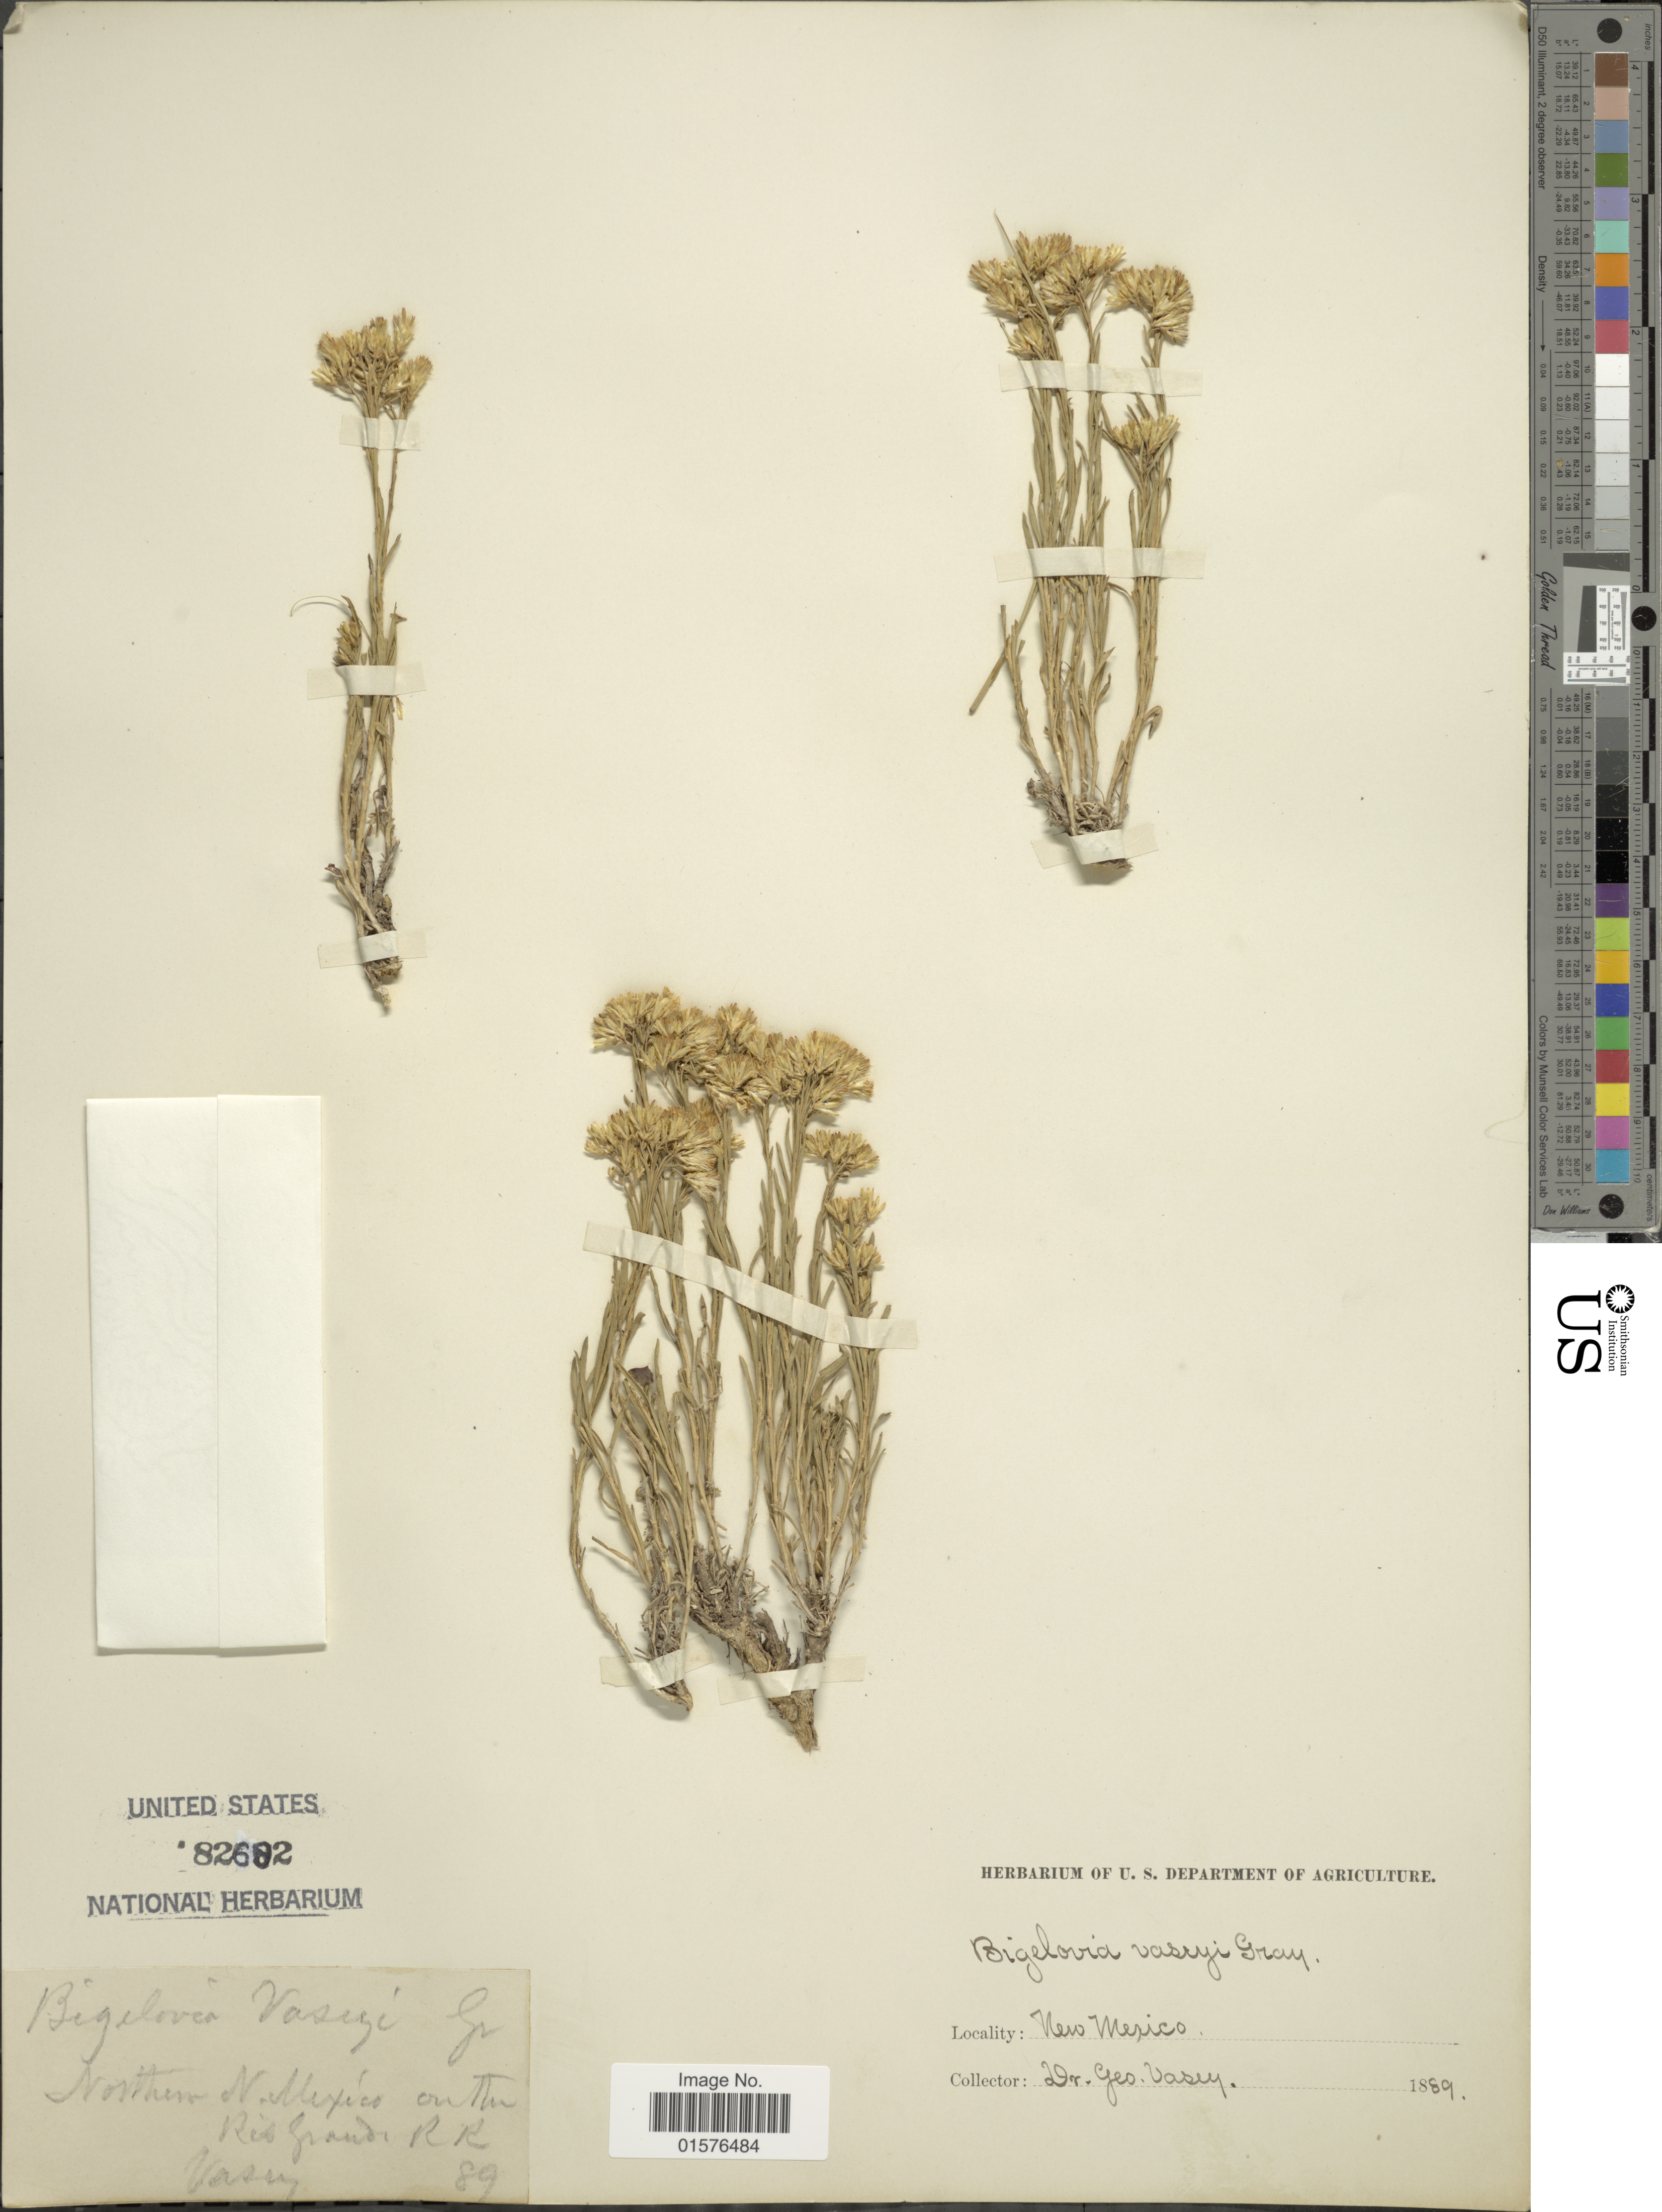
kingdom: Plantae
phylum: Tracheophyta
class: Magnoliopsida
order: Asterales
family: Asteraceae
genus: Chrysothamnus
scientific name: Chrysothamnus vaseyi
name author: (A. Gray) Greene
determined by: Urbatsch, Lowell E., Curator (LSU), Louisiana State University (UNITED STATES)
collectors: G. Vasey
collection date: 1889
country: United States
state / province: New Mexico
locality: Northern N. Mexico, on the Rio Grande R. R.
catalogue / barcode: US 82682